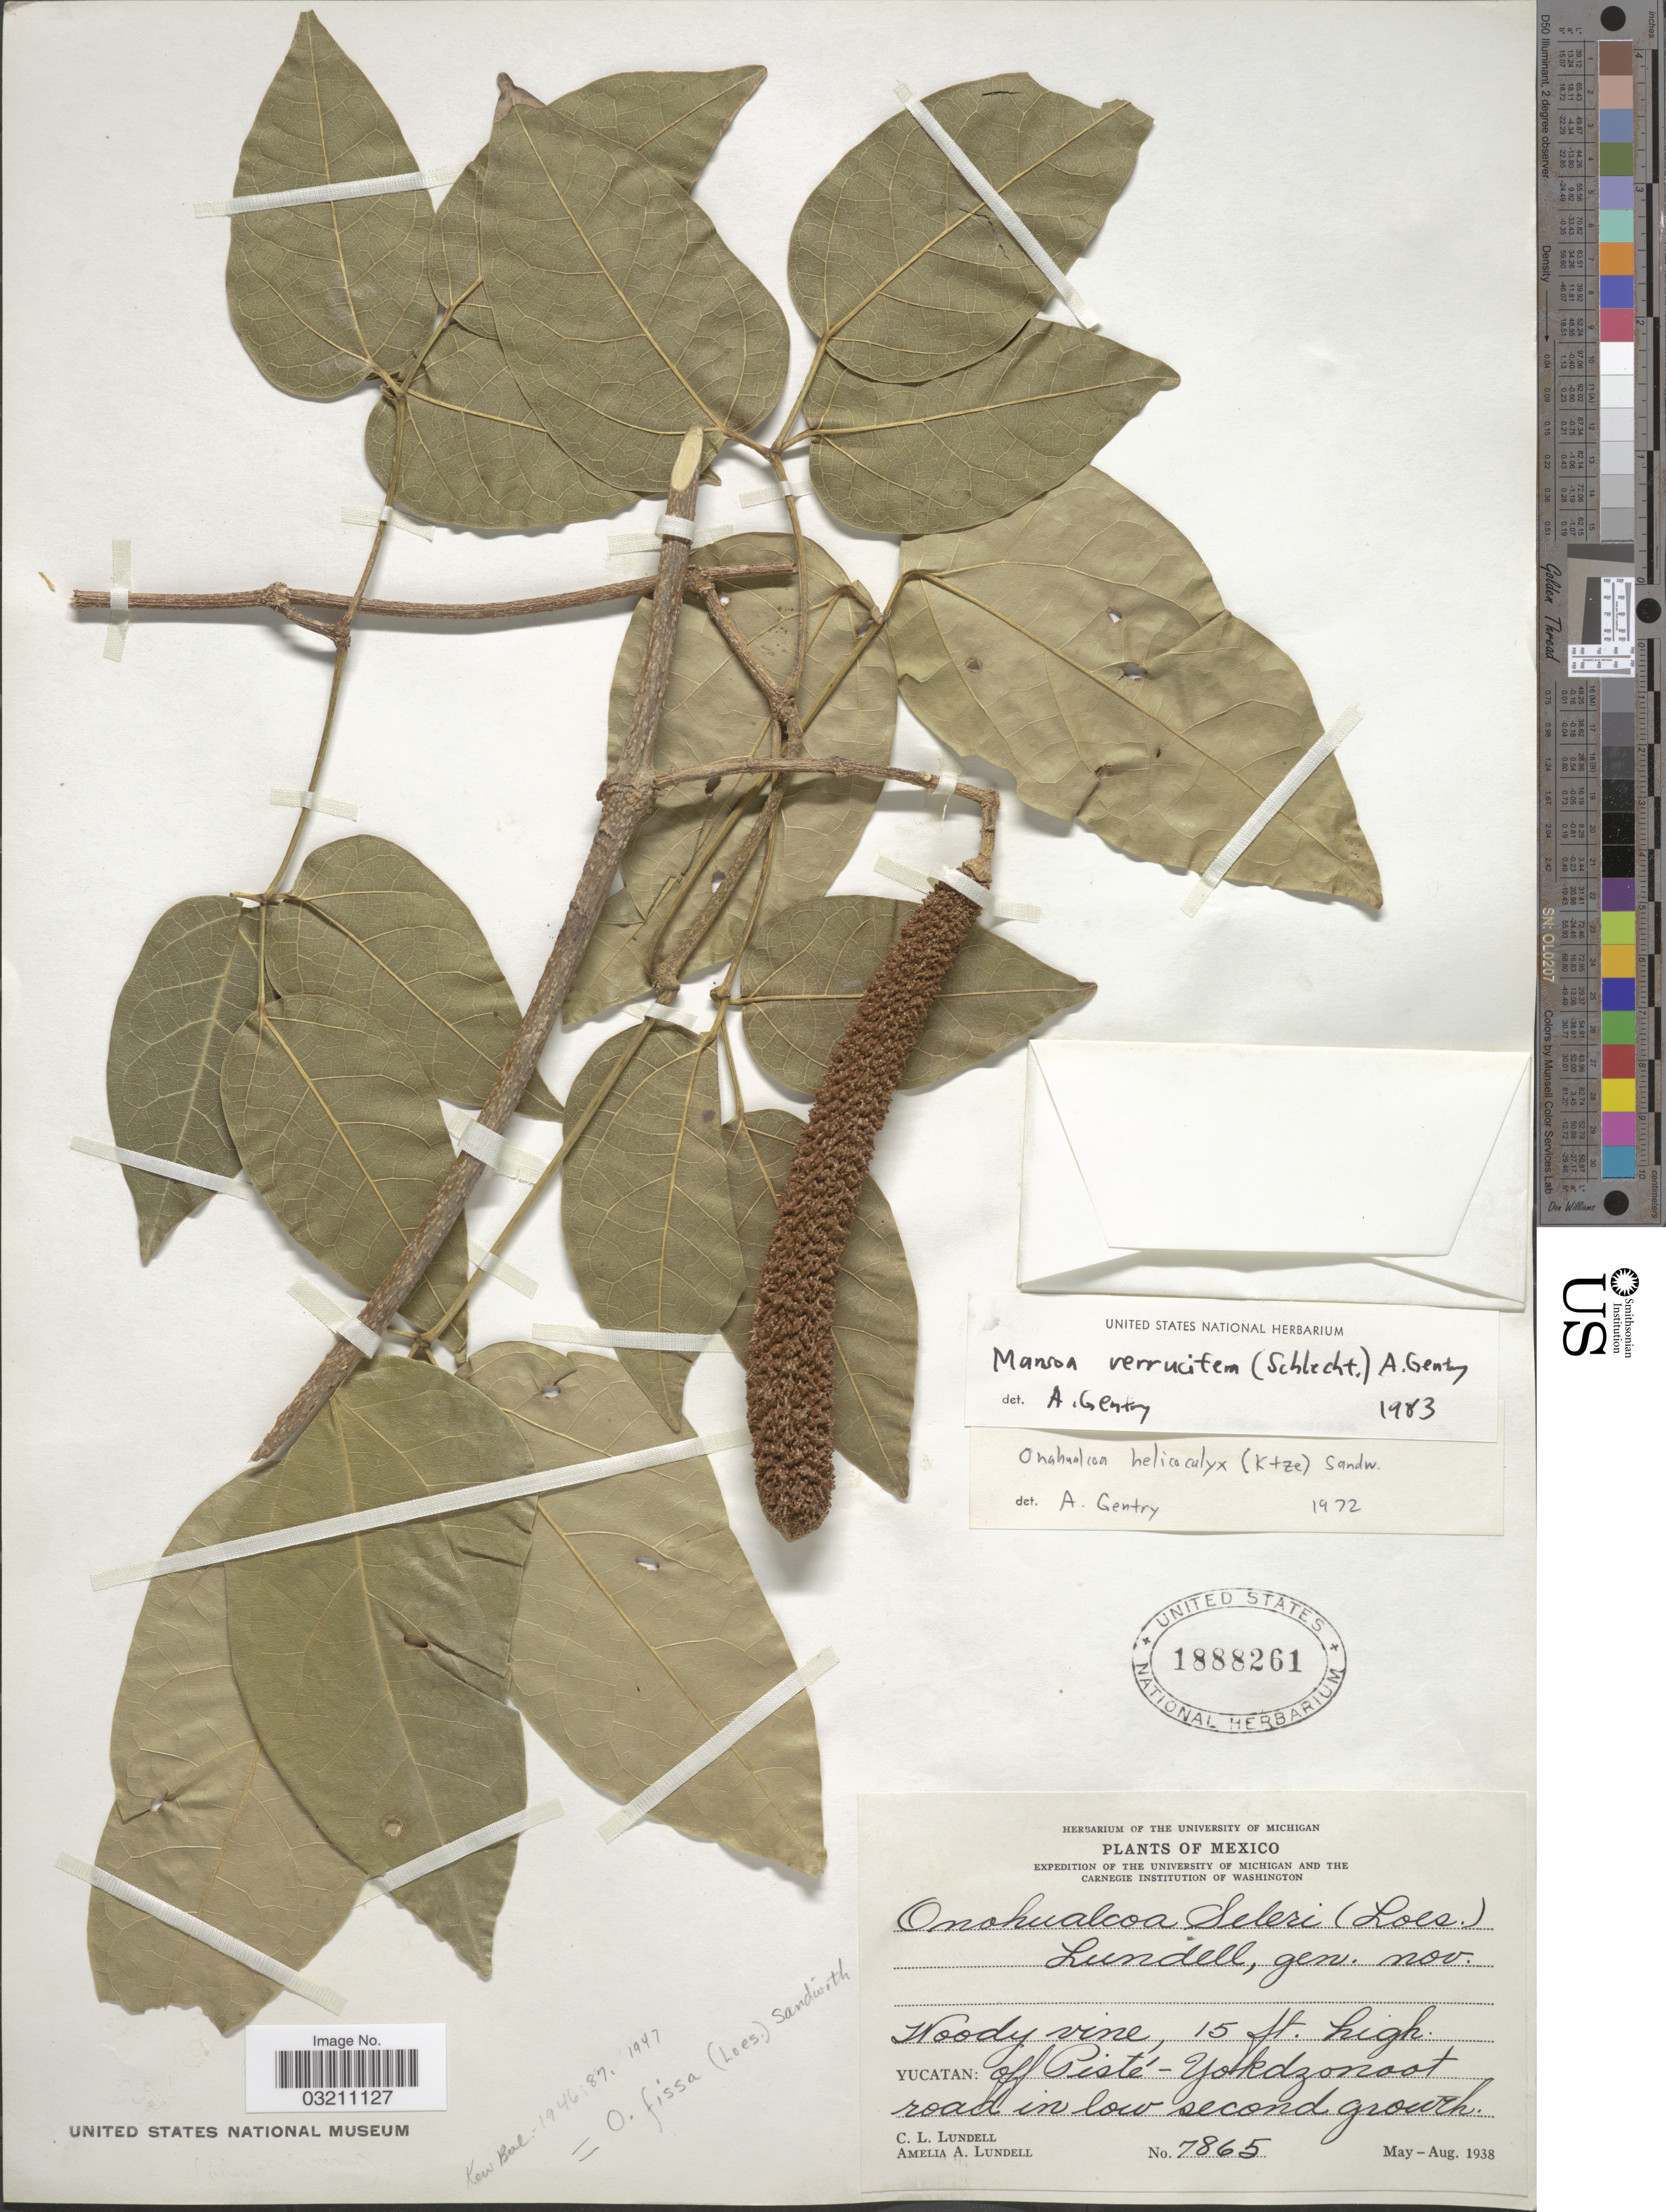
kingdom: Plantae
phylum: Tracheophyta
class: Magnoliopsida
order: Lamiales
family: Bignoniaceae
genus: Mansoa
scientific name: Mansoa verrucifera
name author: (Schltdl.) A.H. Gentry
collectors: C. L. Lundell & A. A. Lundell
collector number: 7865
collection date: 1938-05/1938-08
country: Mexico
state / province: Yucatán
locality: Off Pisté-Yokzonoot road in low secondary growth.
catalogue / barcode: US 1888261